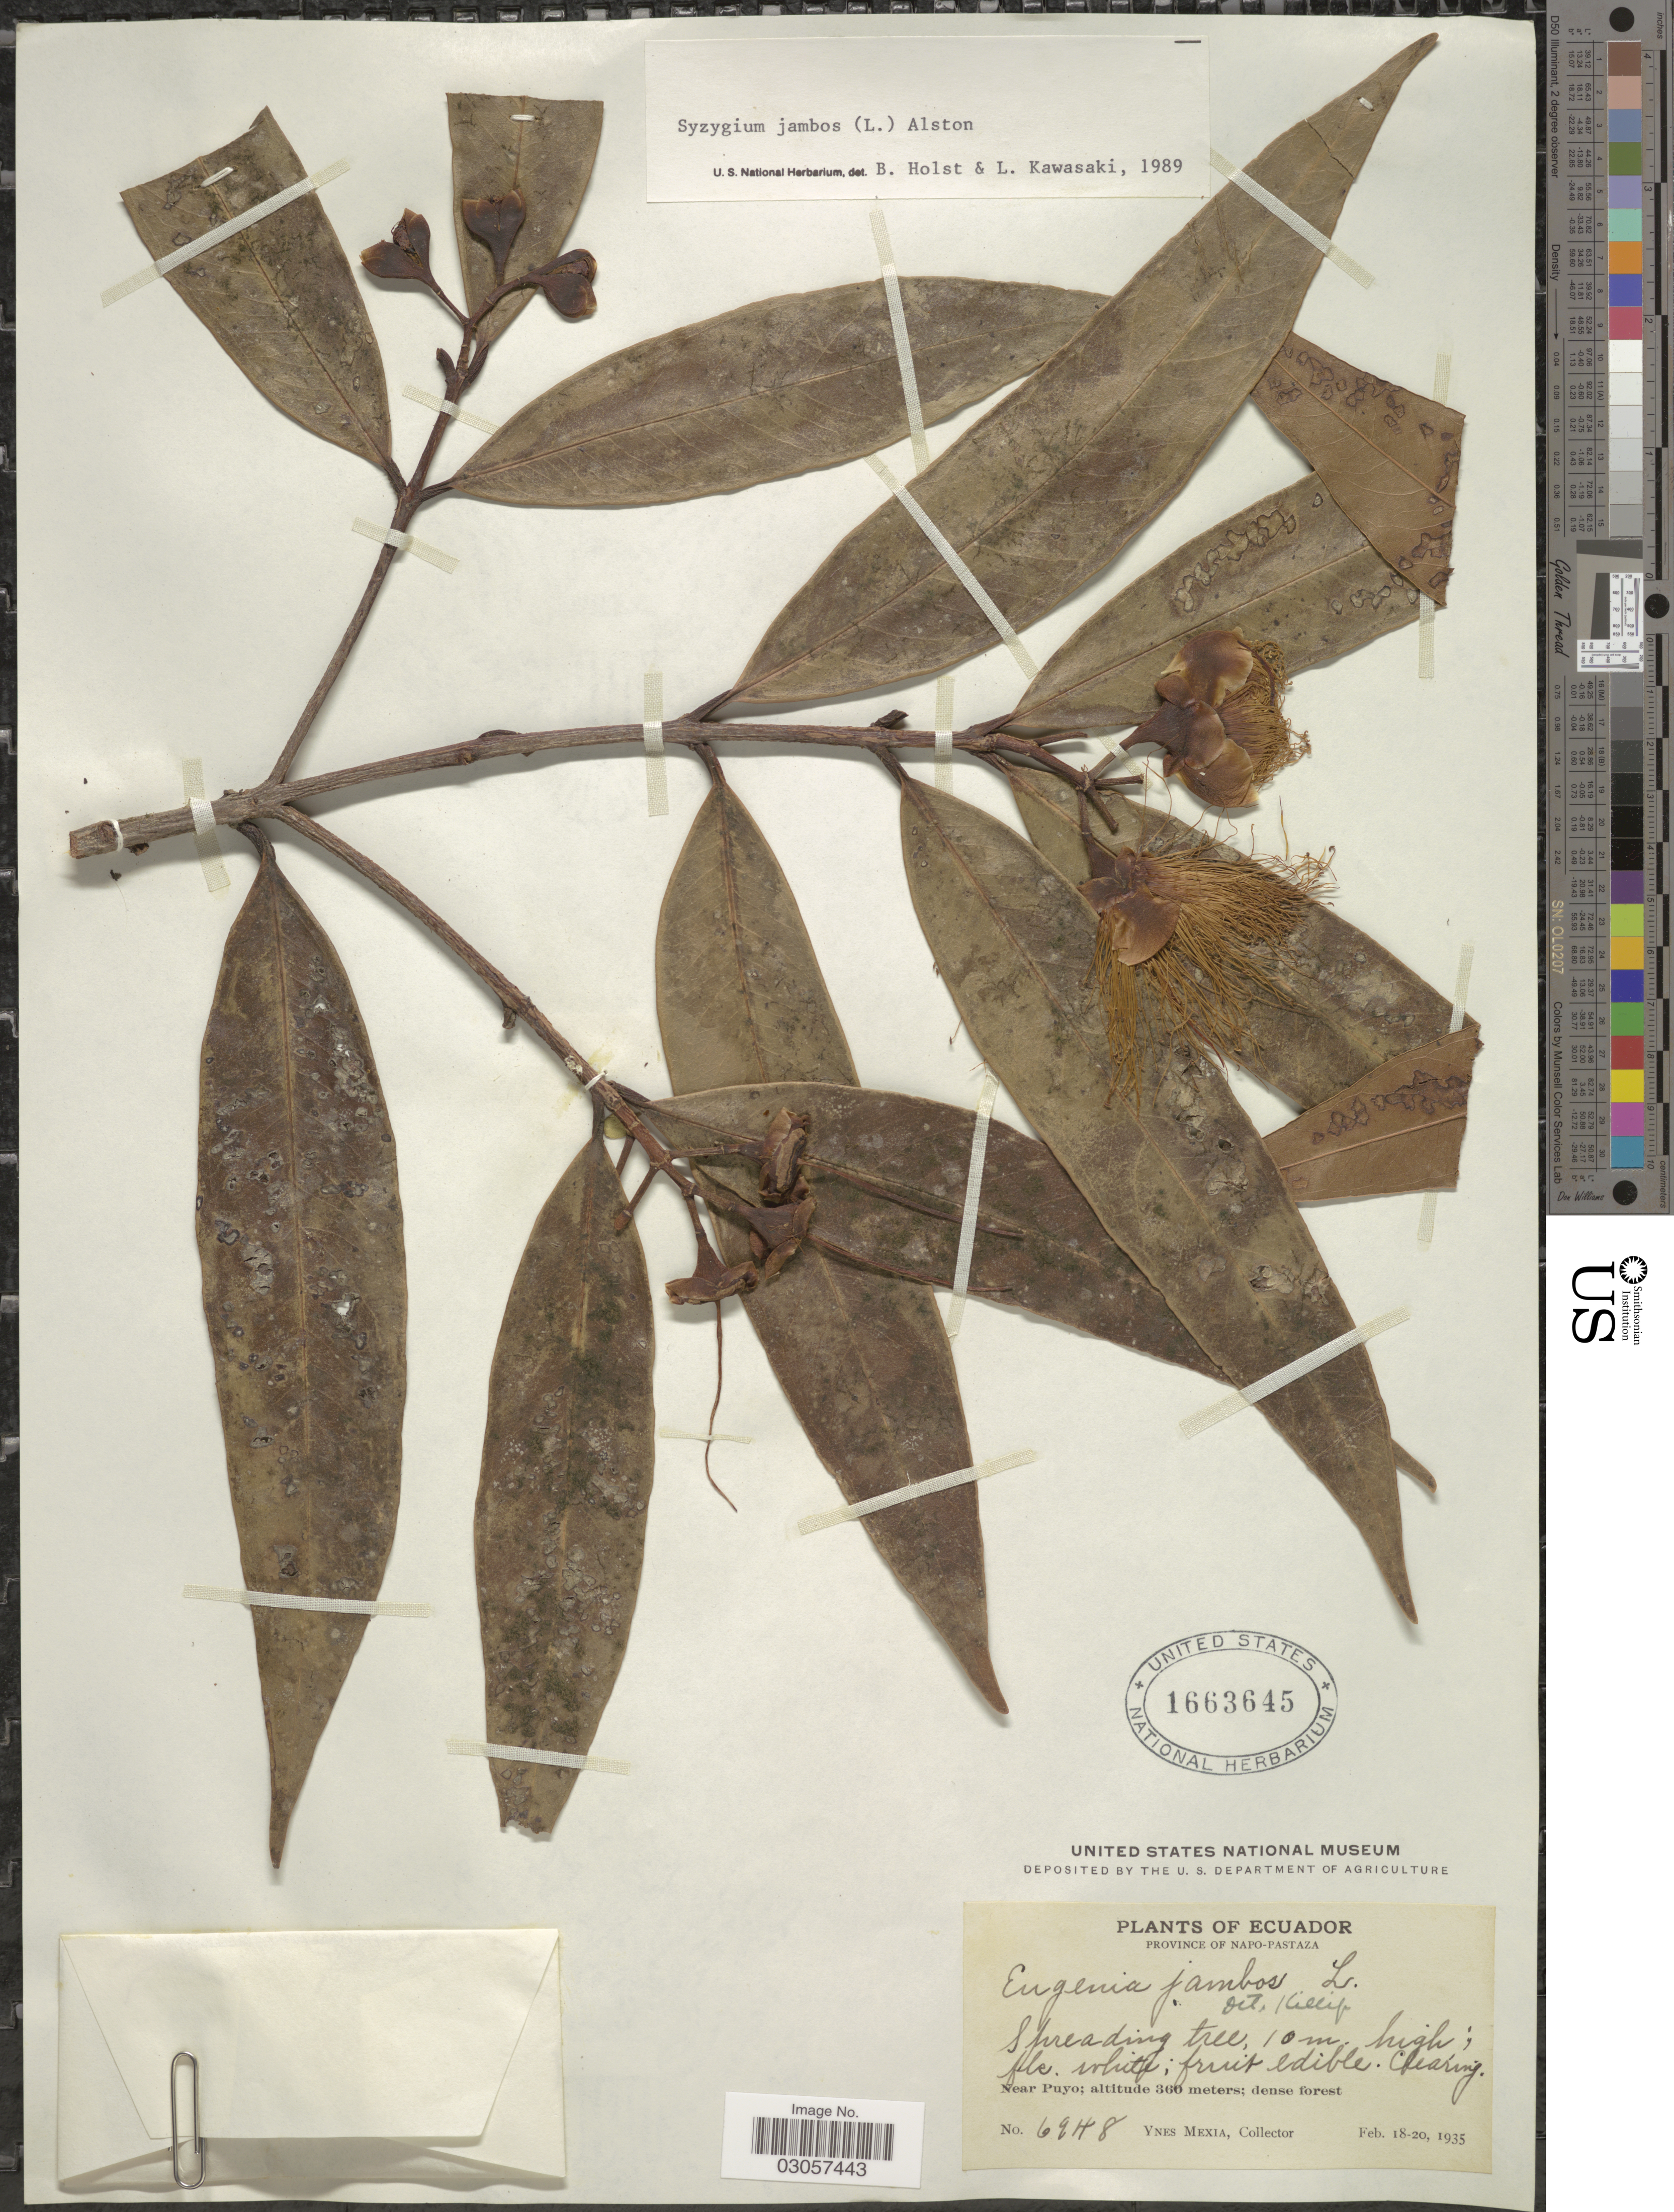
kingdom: Plantae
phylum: Tracheophyta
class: Magnoliopsida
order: Myrtales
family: Myrtaceae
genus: Syzygium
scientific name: Syzygium jambos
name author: (L.) Alston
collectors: Y. Mexia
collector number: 6948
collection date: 1935-02-18/1935-02-20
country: Ecuador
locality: Province of Napo-Pastaza, Near Puyo.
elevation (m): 360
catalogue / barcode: US 1663645